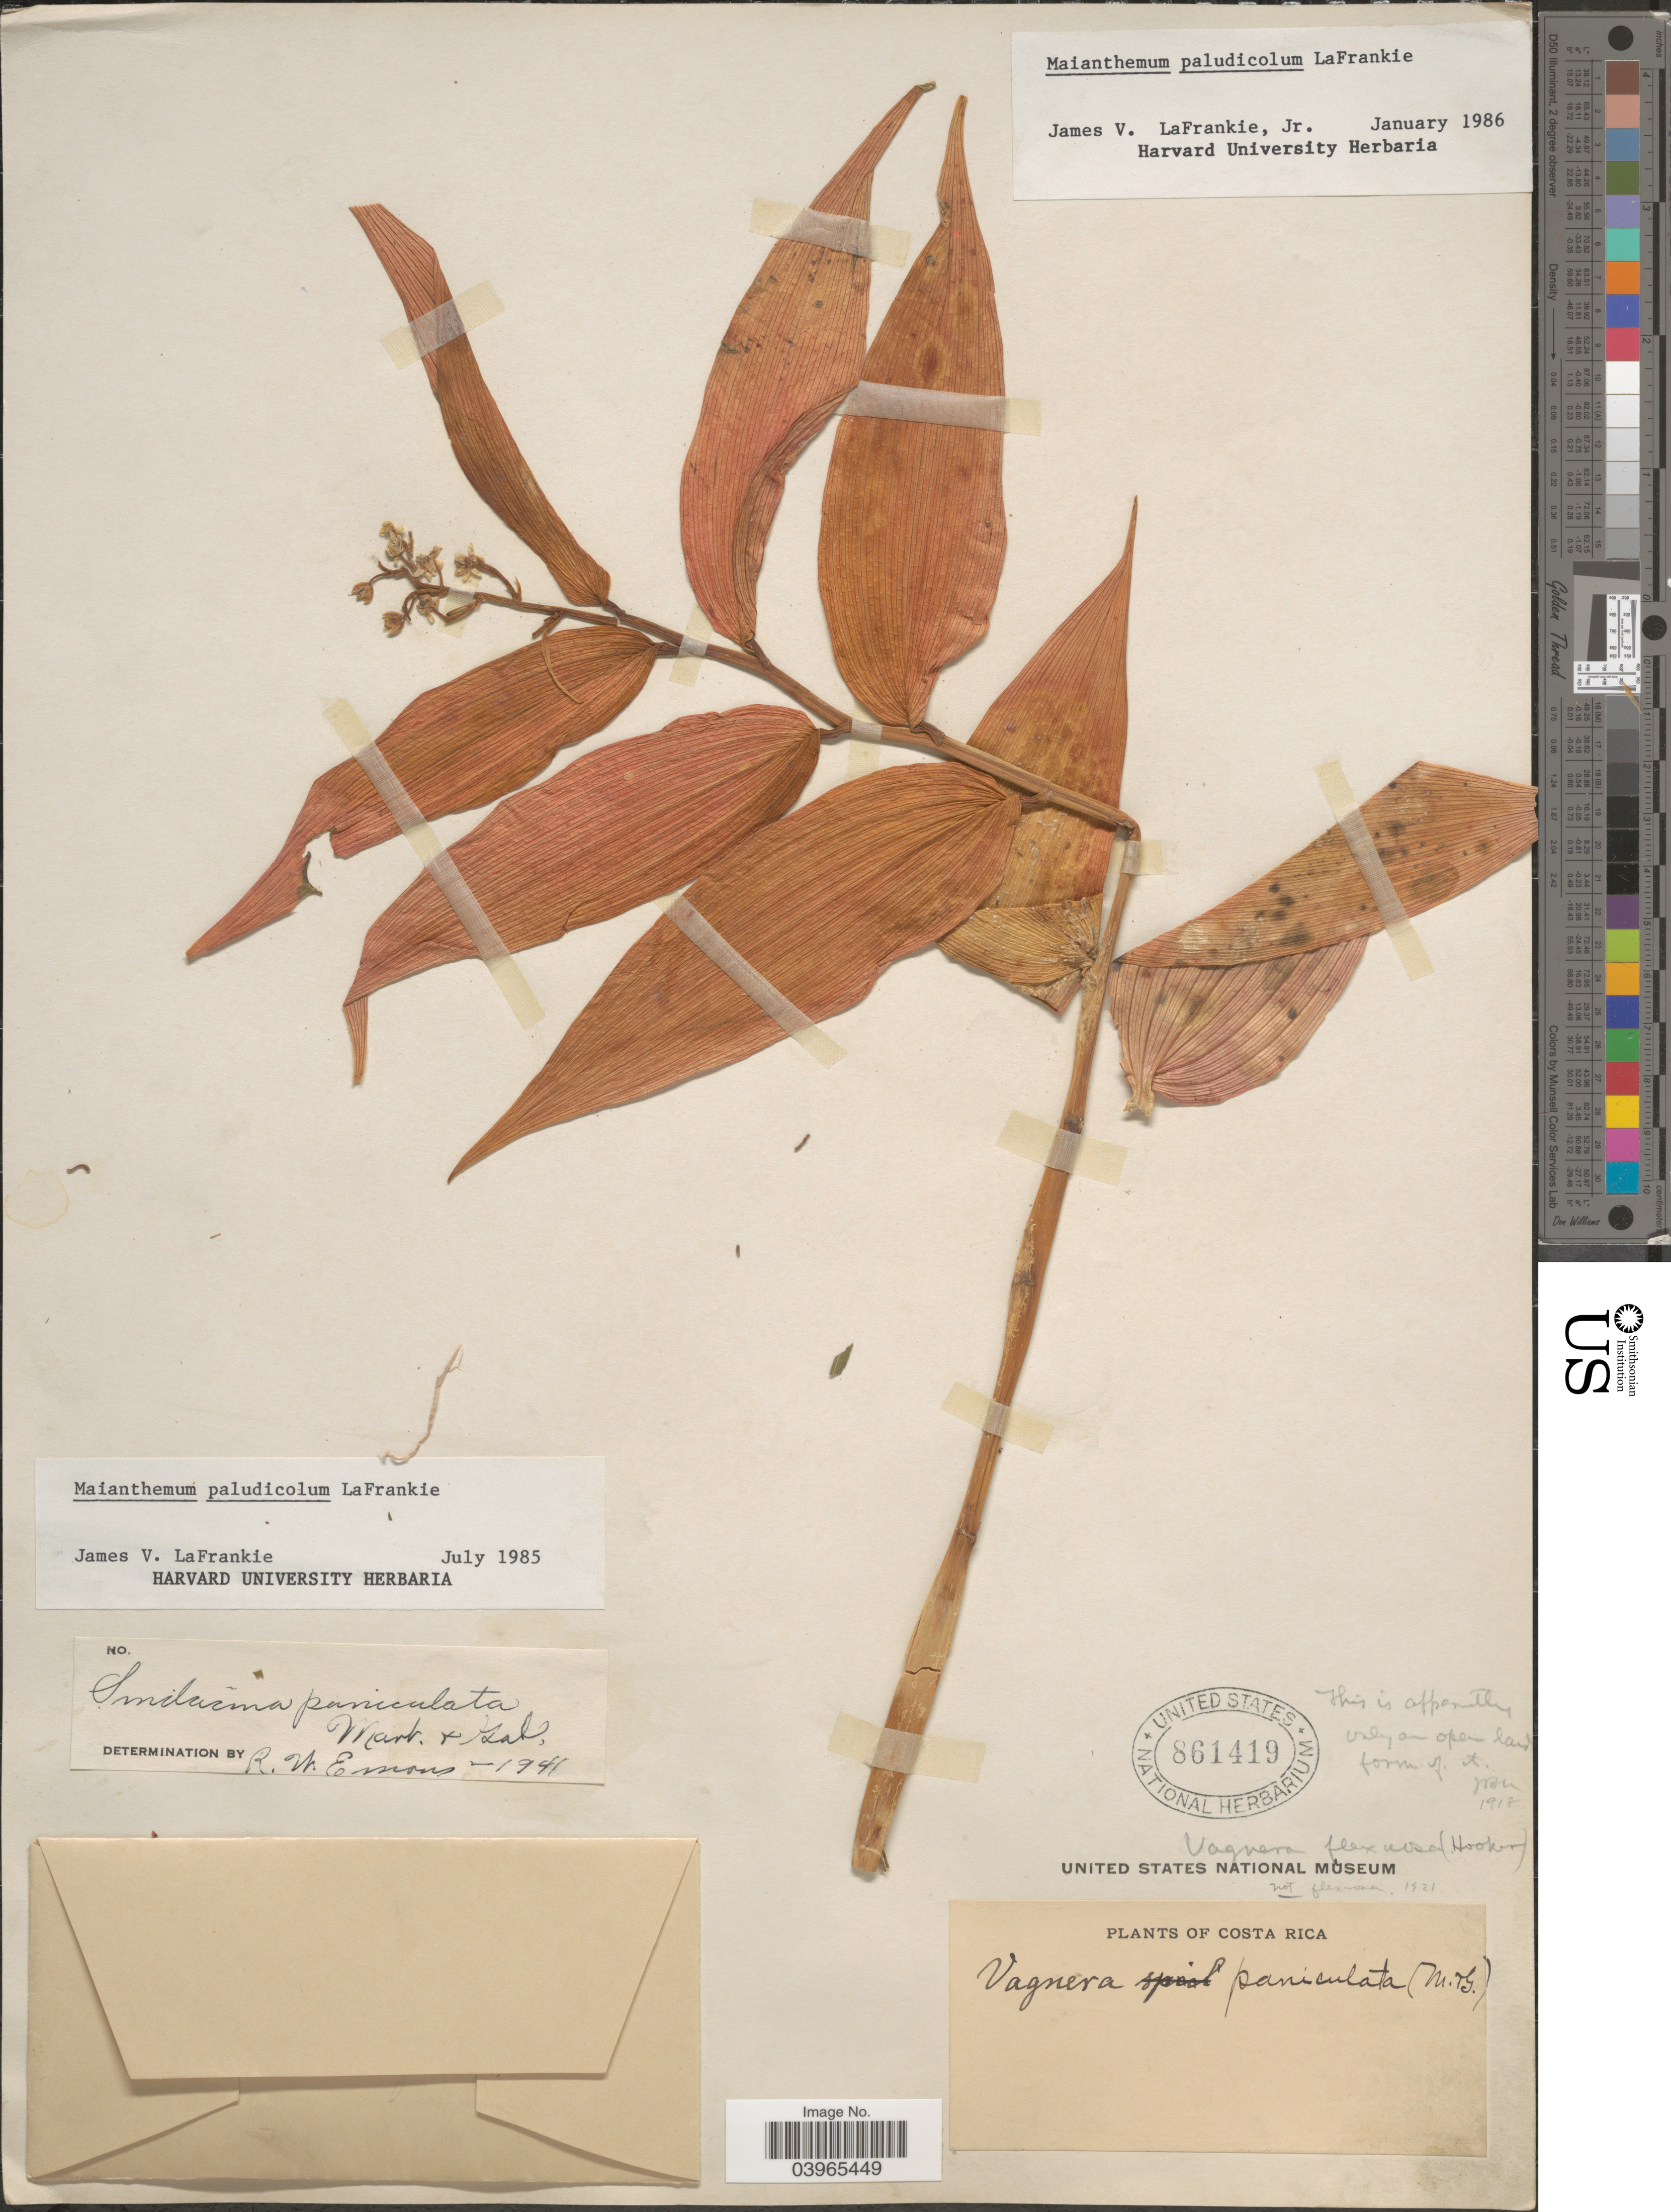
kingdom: Plantae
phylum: Tracheophyta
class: Liliopsida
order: Asparagales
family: Asparagaceae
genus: Maianthemum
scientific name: Maianthemum paludicola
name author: LaFrankie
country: Costa Rica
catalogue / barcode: US 861419